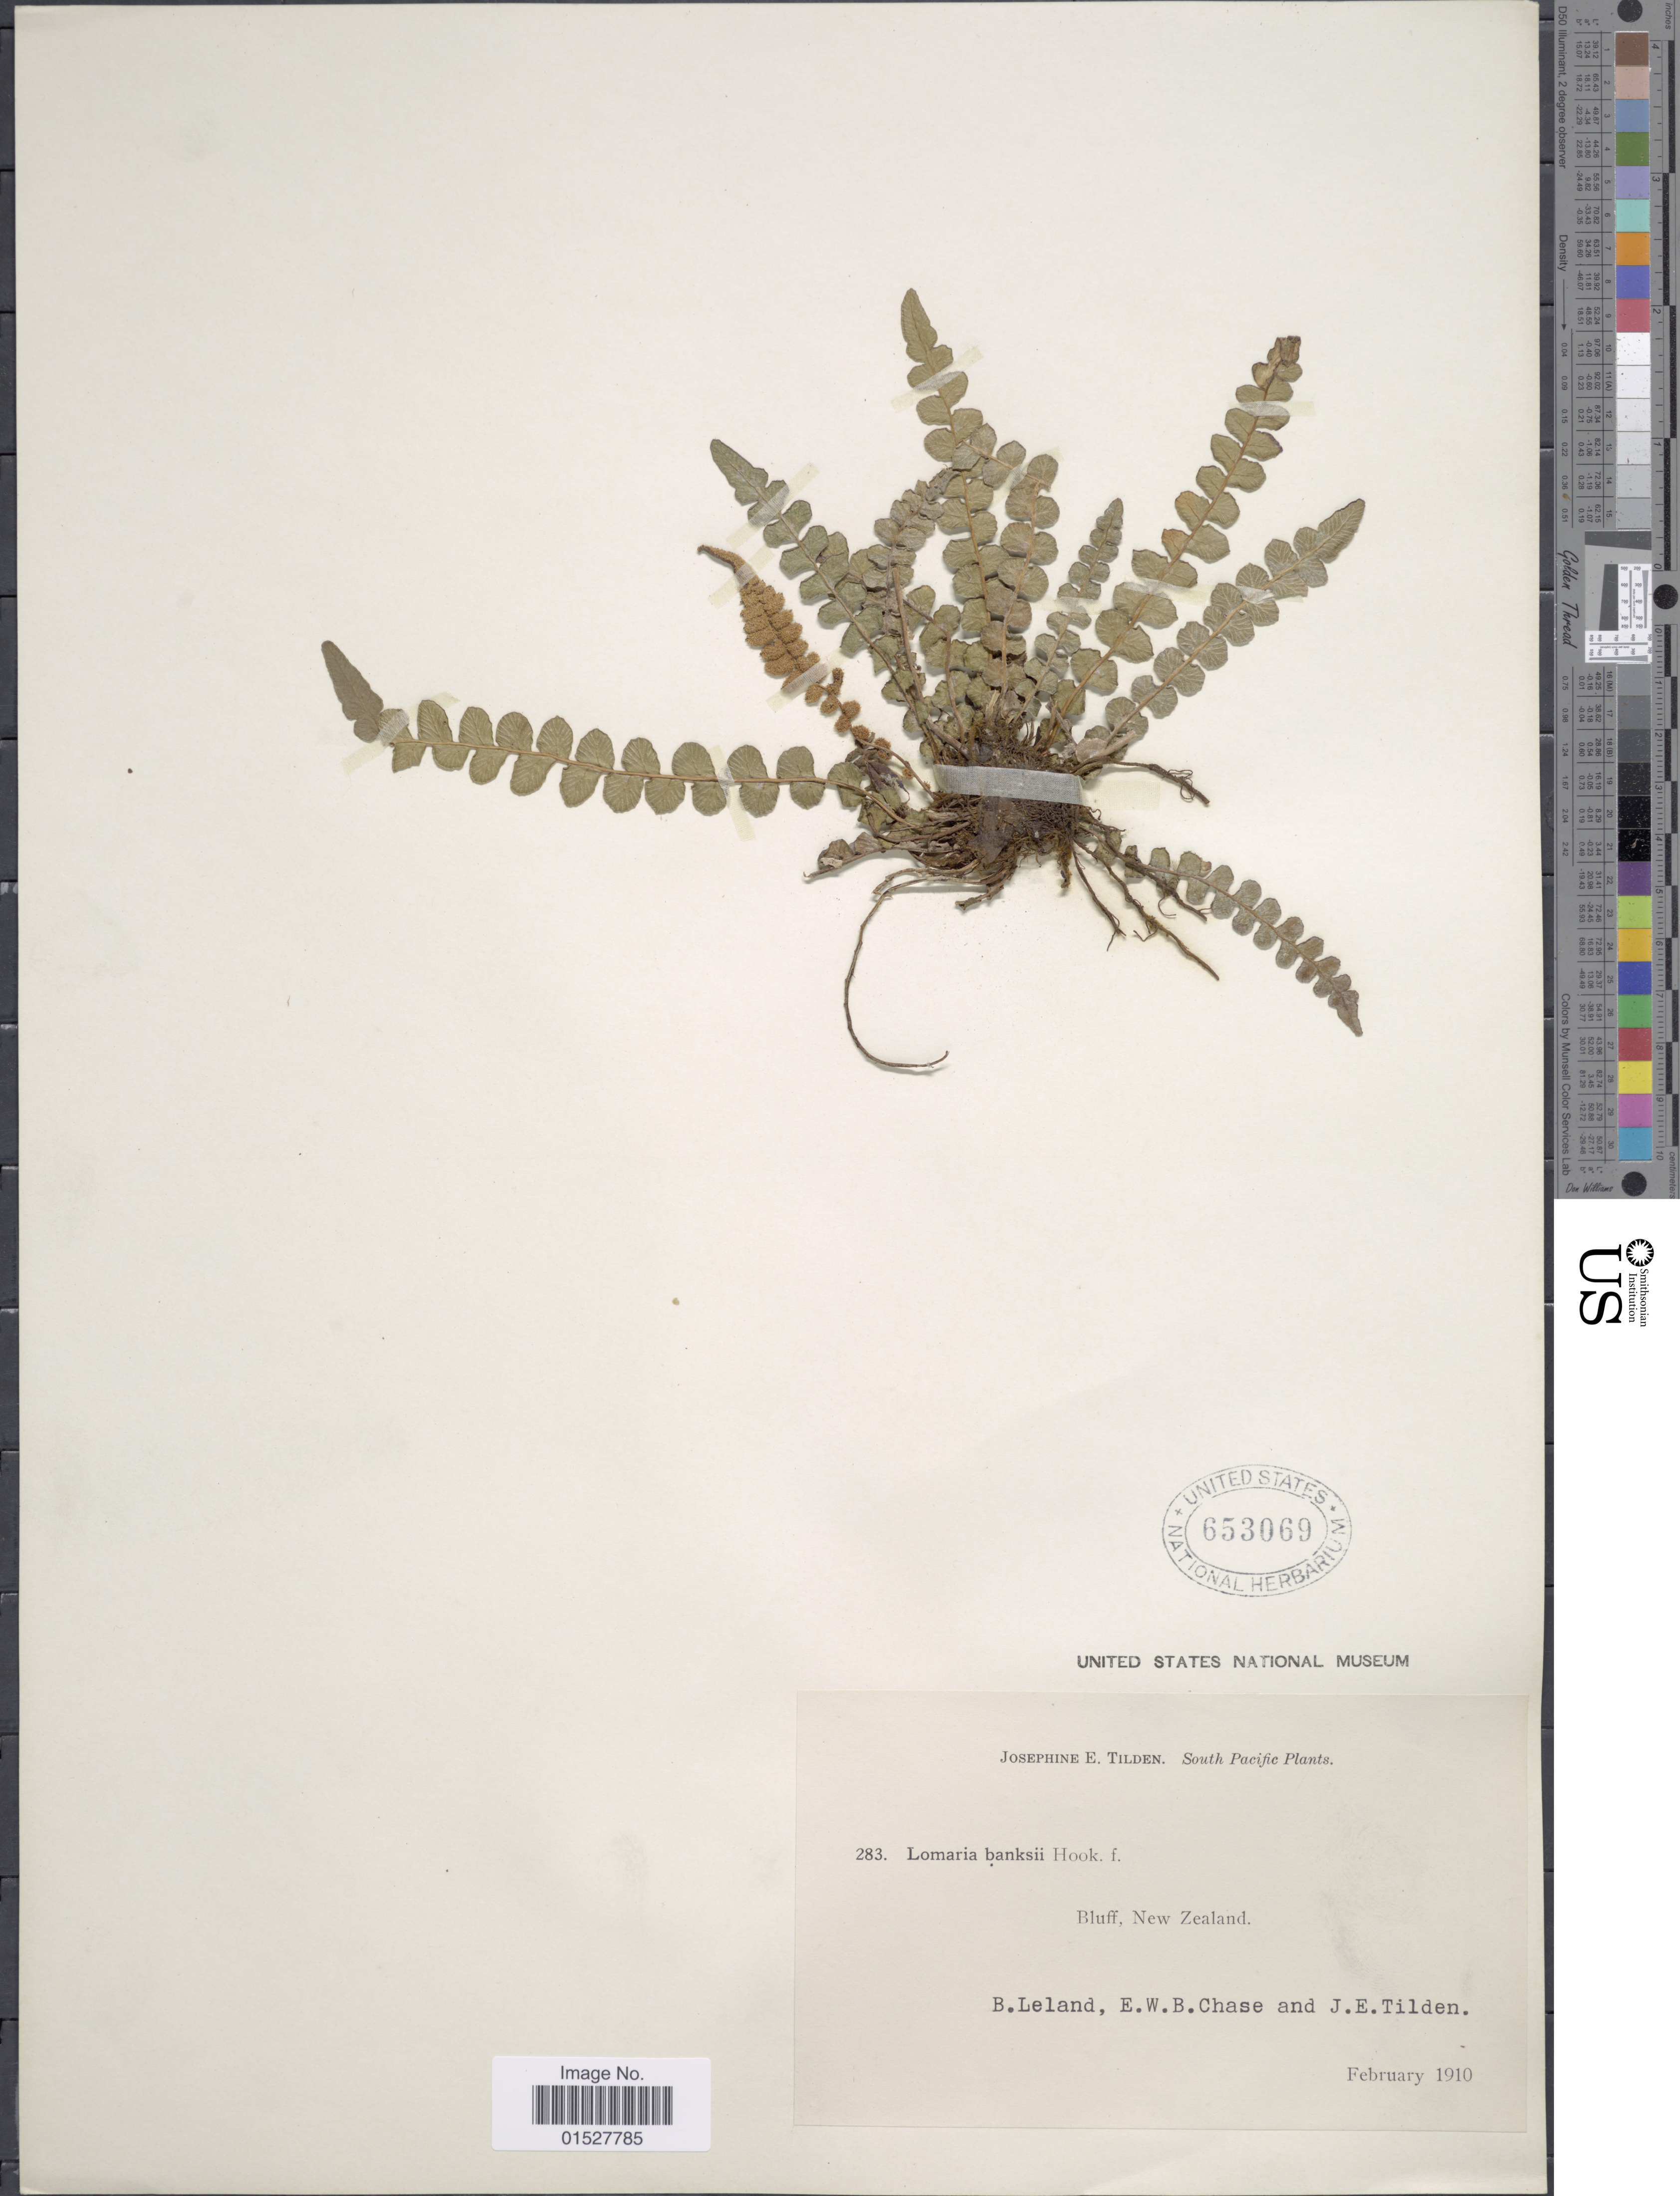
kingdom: Plantae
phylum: Tracheophyta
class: Polypodiopsida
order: Polypodiales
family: Blechnaceae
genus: Blechnum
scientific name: Blechnum blechnoides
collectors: J. E. Tilden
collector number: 283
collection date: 1910-02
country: New Zealand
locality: Bluff, South Pacific Plants.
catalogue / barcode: US 653069